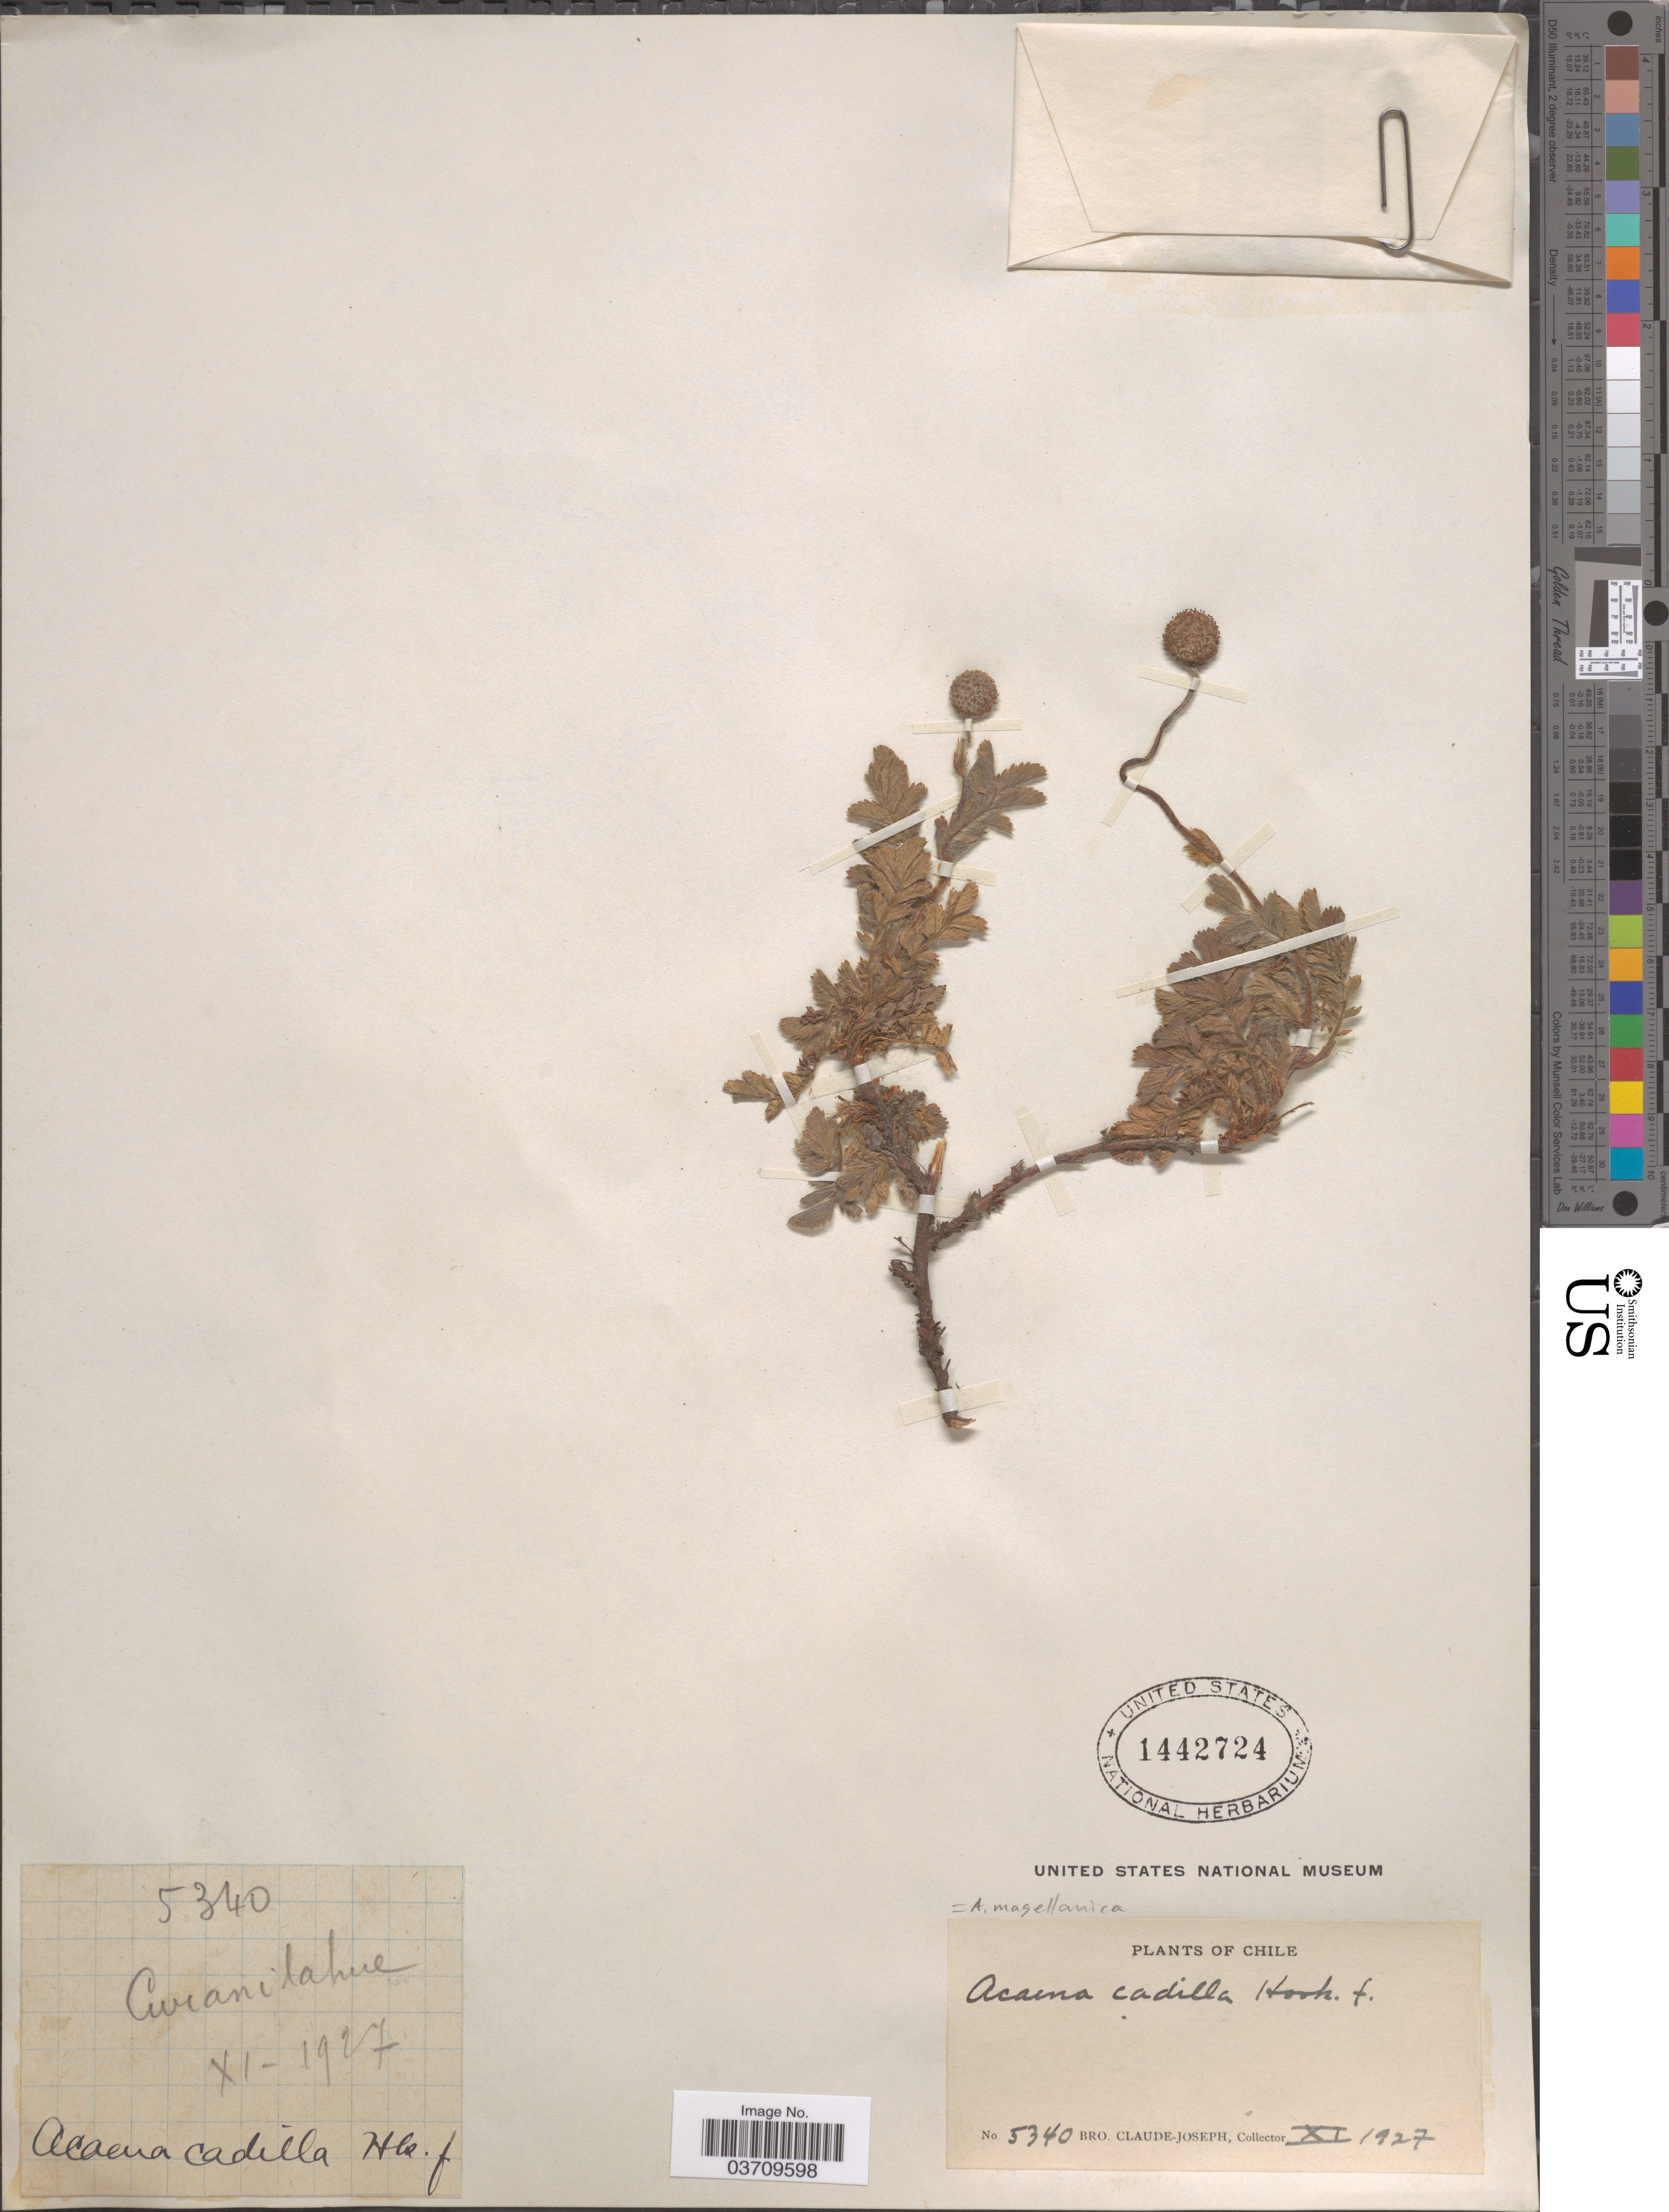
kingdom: Plantae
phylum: Tracheophyta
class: Magnoliopsida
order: Rosales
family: Rosaceae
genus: Acaena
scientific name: Acaena magellanica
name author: Vahl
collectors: Bro. Claude-Joseph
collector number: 5340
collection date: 1927-11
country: Chile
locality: Curanilahue.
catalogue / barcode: US 1442724